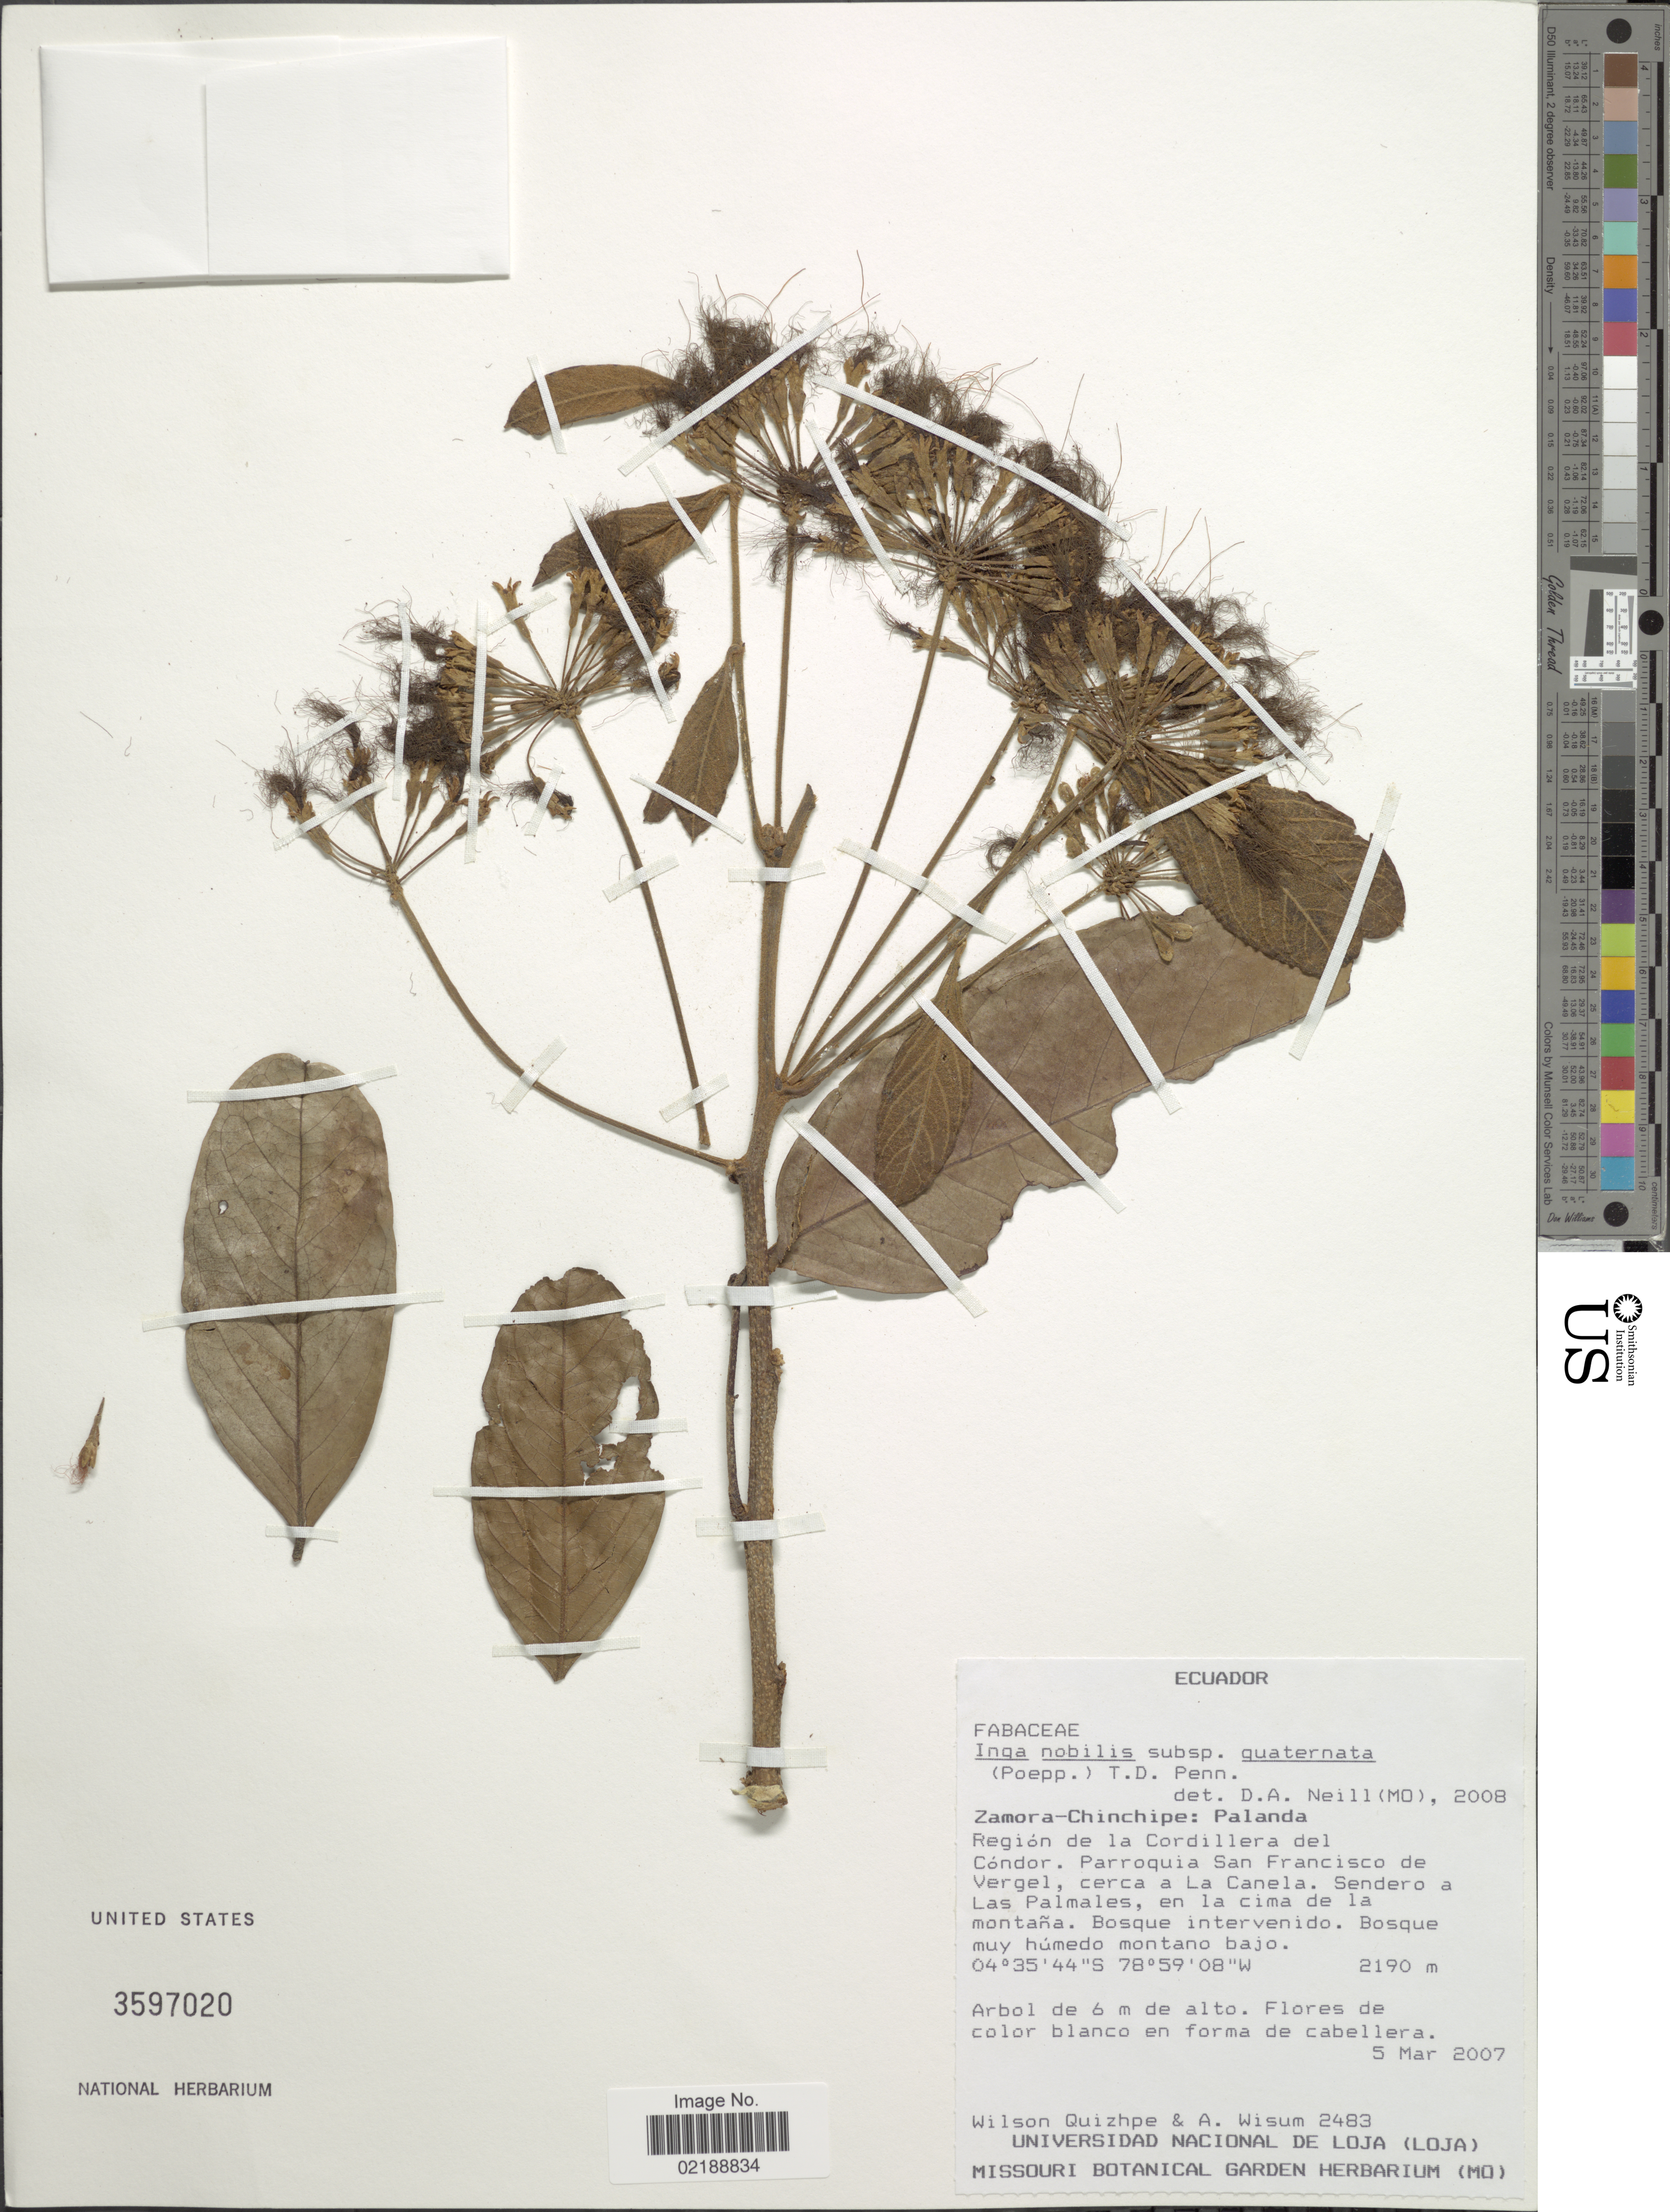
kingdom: Plantae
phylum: Tracheophyta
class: Magnoliopsida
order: Fabales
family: Fabaceae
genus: Inga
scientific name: Inga nobilis subsp. quaternata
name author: (Poepp. & Endl.) T.D. Penn.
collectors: W. Quizhpe & A. Wisum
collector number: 2483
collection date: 2007-03-05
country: Ecuador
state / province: Zamora-Chinchipe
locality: Palanda región de la Cordillera del Cóndor. Parroquia San Francisco de Vergel, cerca a La Canela. Sendero a Las Palmales, en la cima de la montaña. Bosque intervenido. Bosque muy húmedo montano bajo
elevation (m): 2190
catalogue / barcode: US 3597020